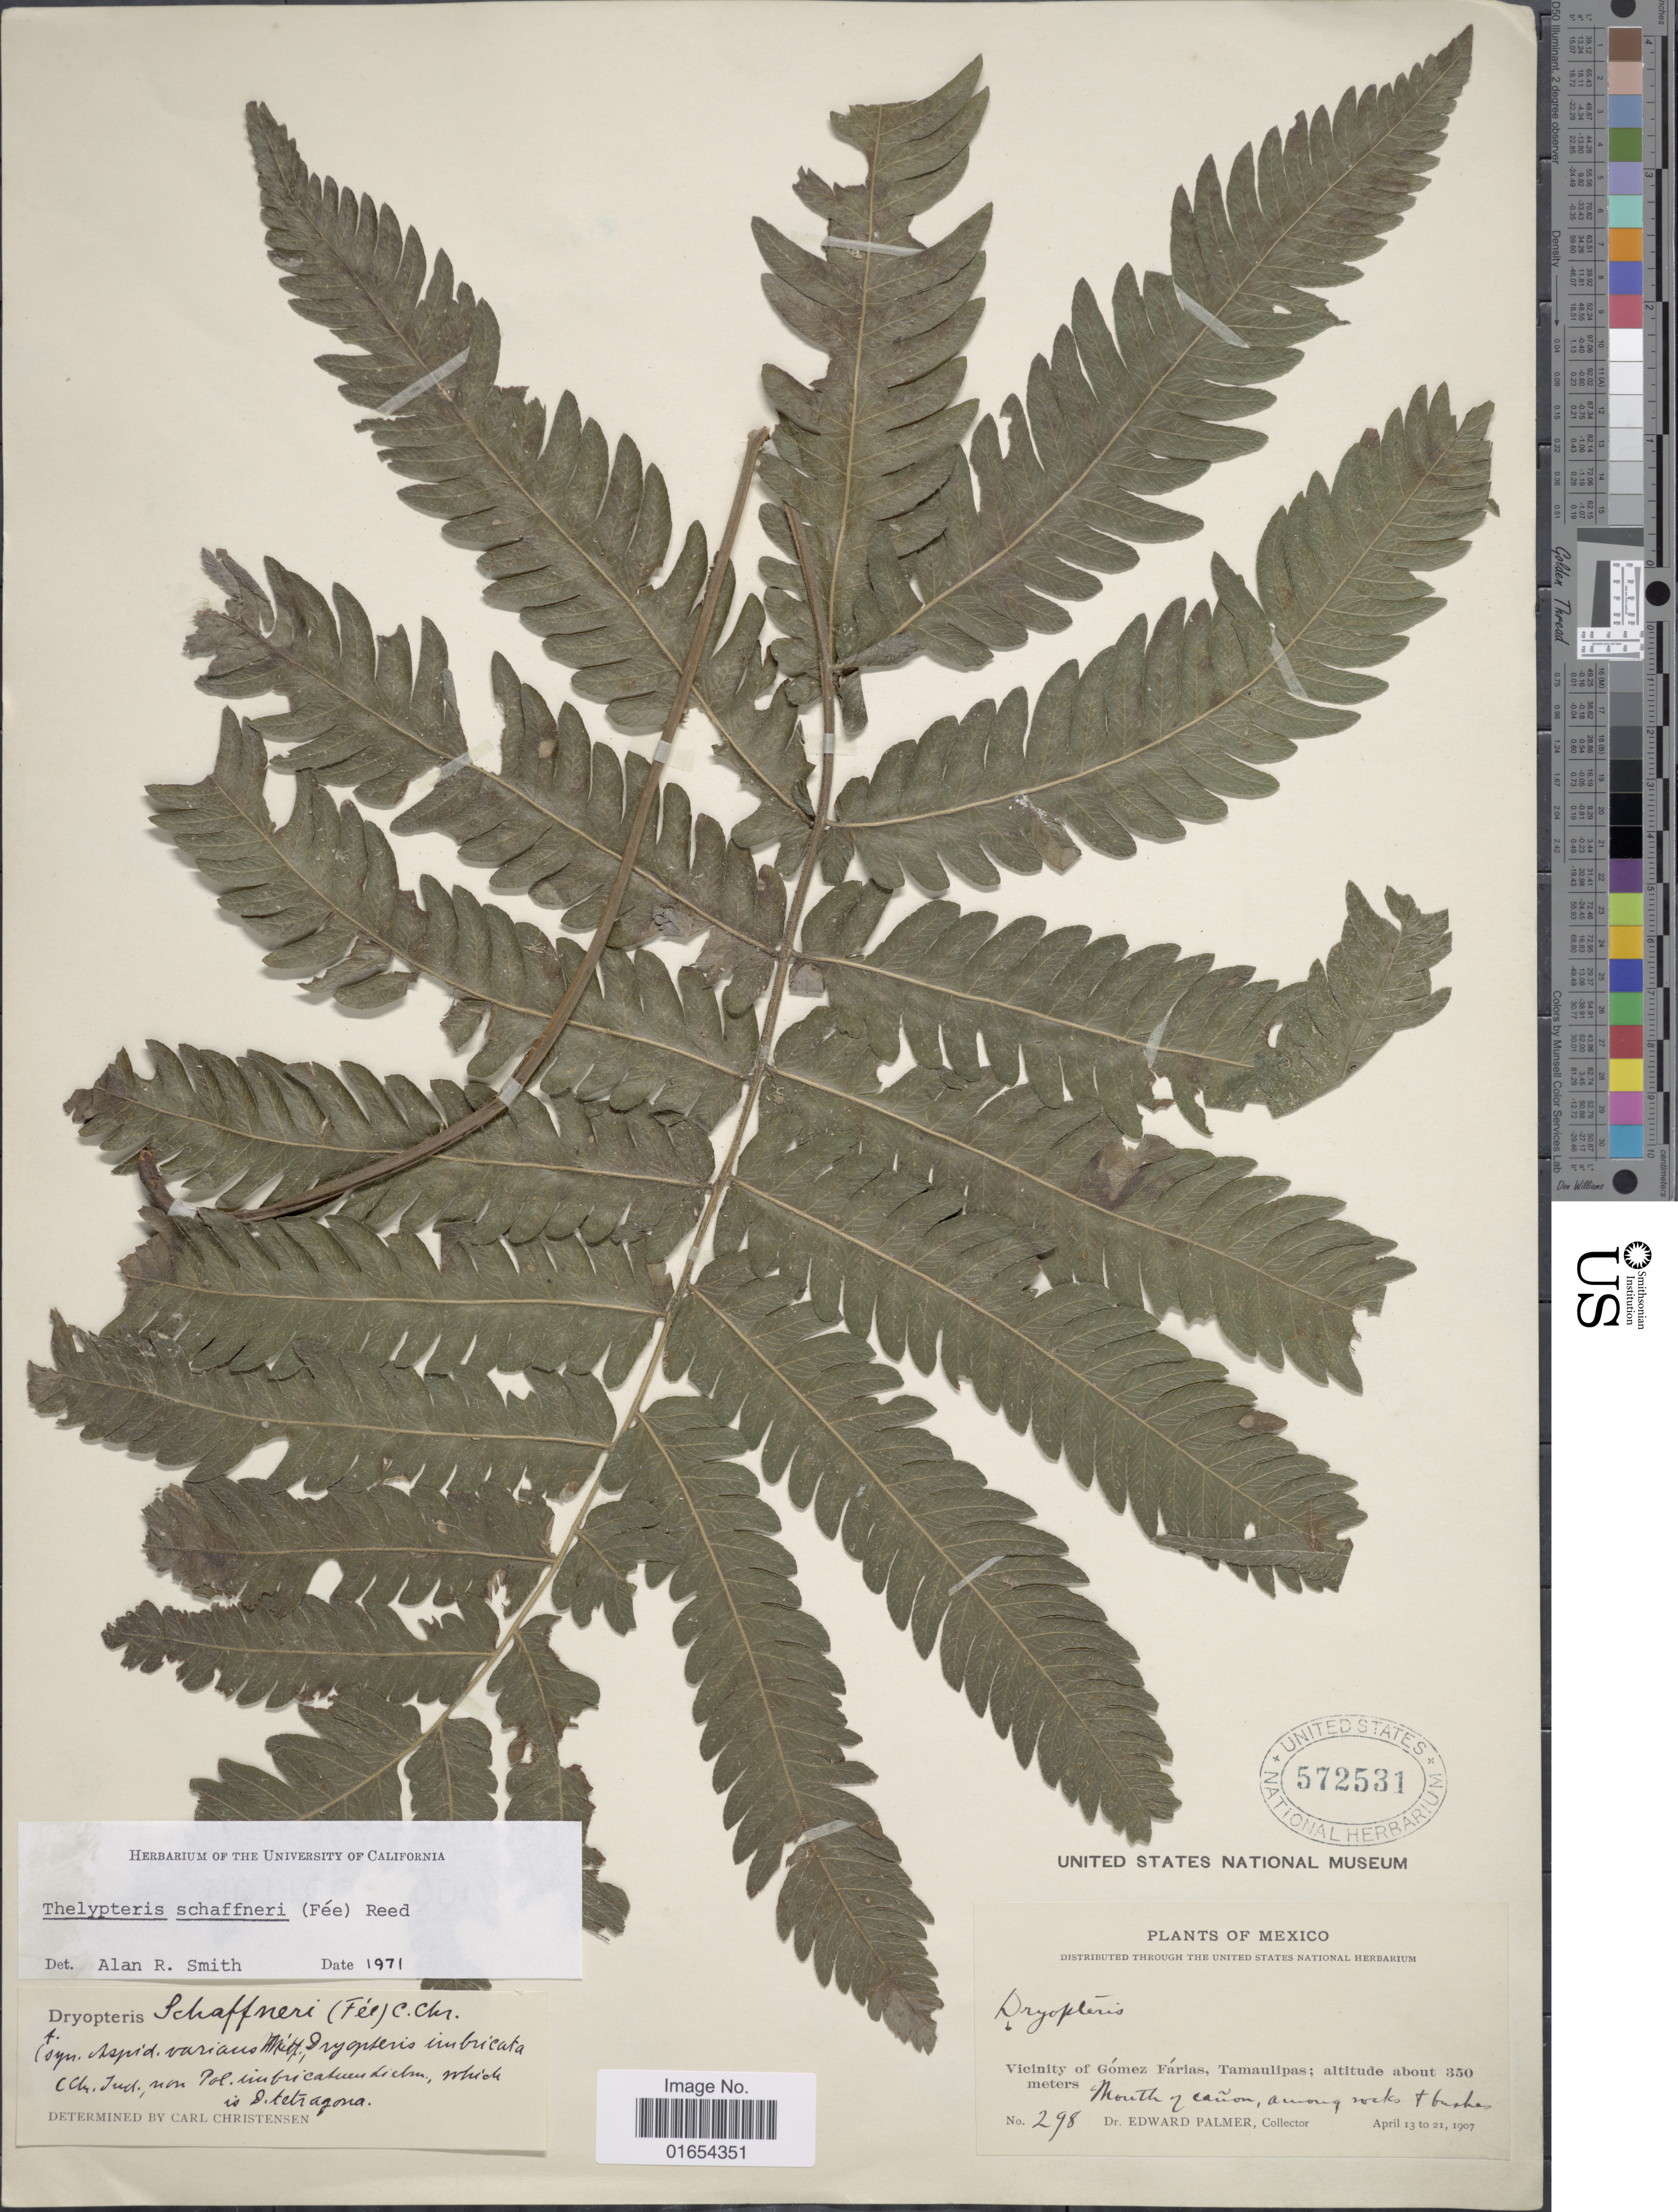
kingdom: Plantae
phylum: Tracheophyta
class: Polypodiopsida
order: Polypodiales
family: Thelypteridaceae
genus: Goniopteris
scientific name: Goniopteris schaffneri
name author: (Fée) Salino & T.E. Almeida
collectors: E. Palmer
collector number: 298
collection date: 1907-04-13/1907-04-21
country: Mexico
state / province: Tamaulipas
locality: Vicinity of Gomez Farias, Mouth of canon, among rocks + bushes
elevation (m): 350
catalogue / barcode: US 572531